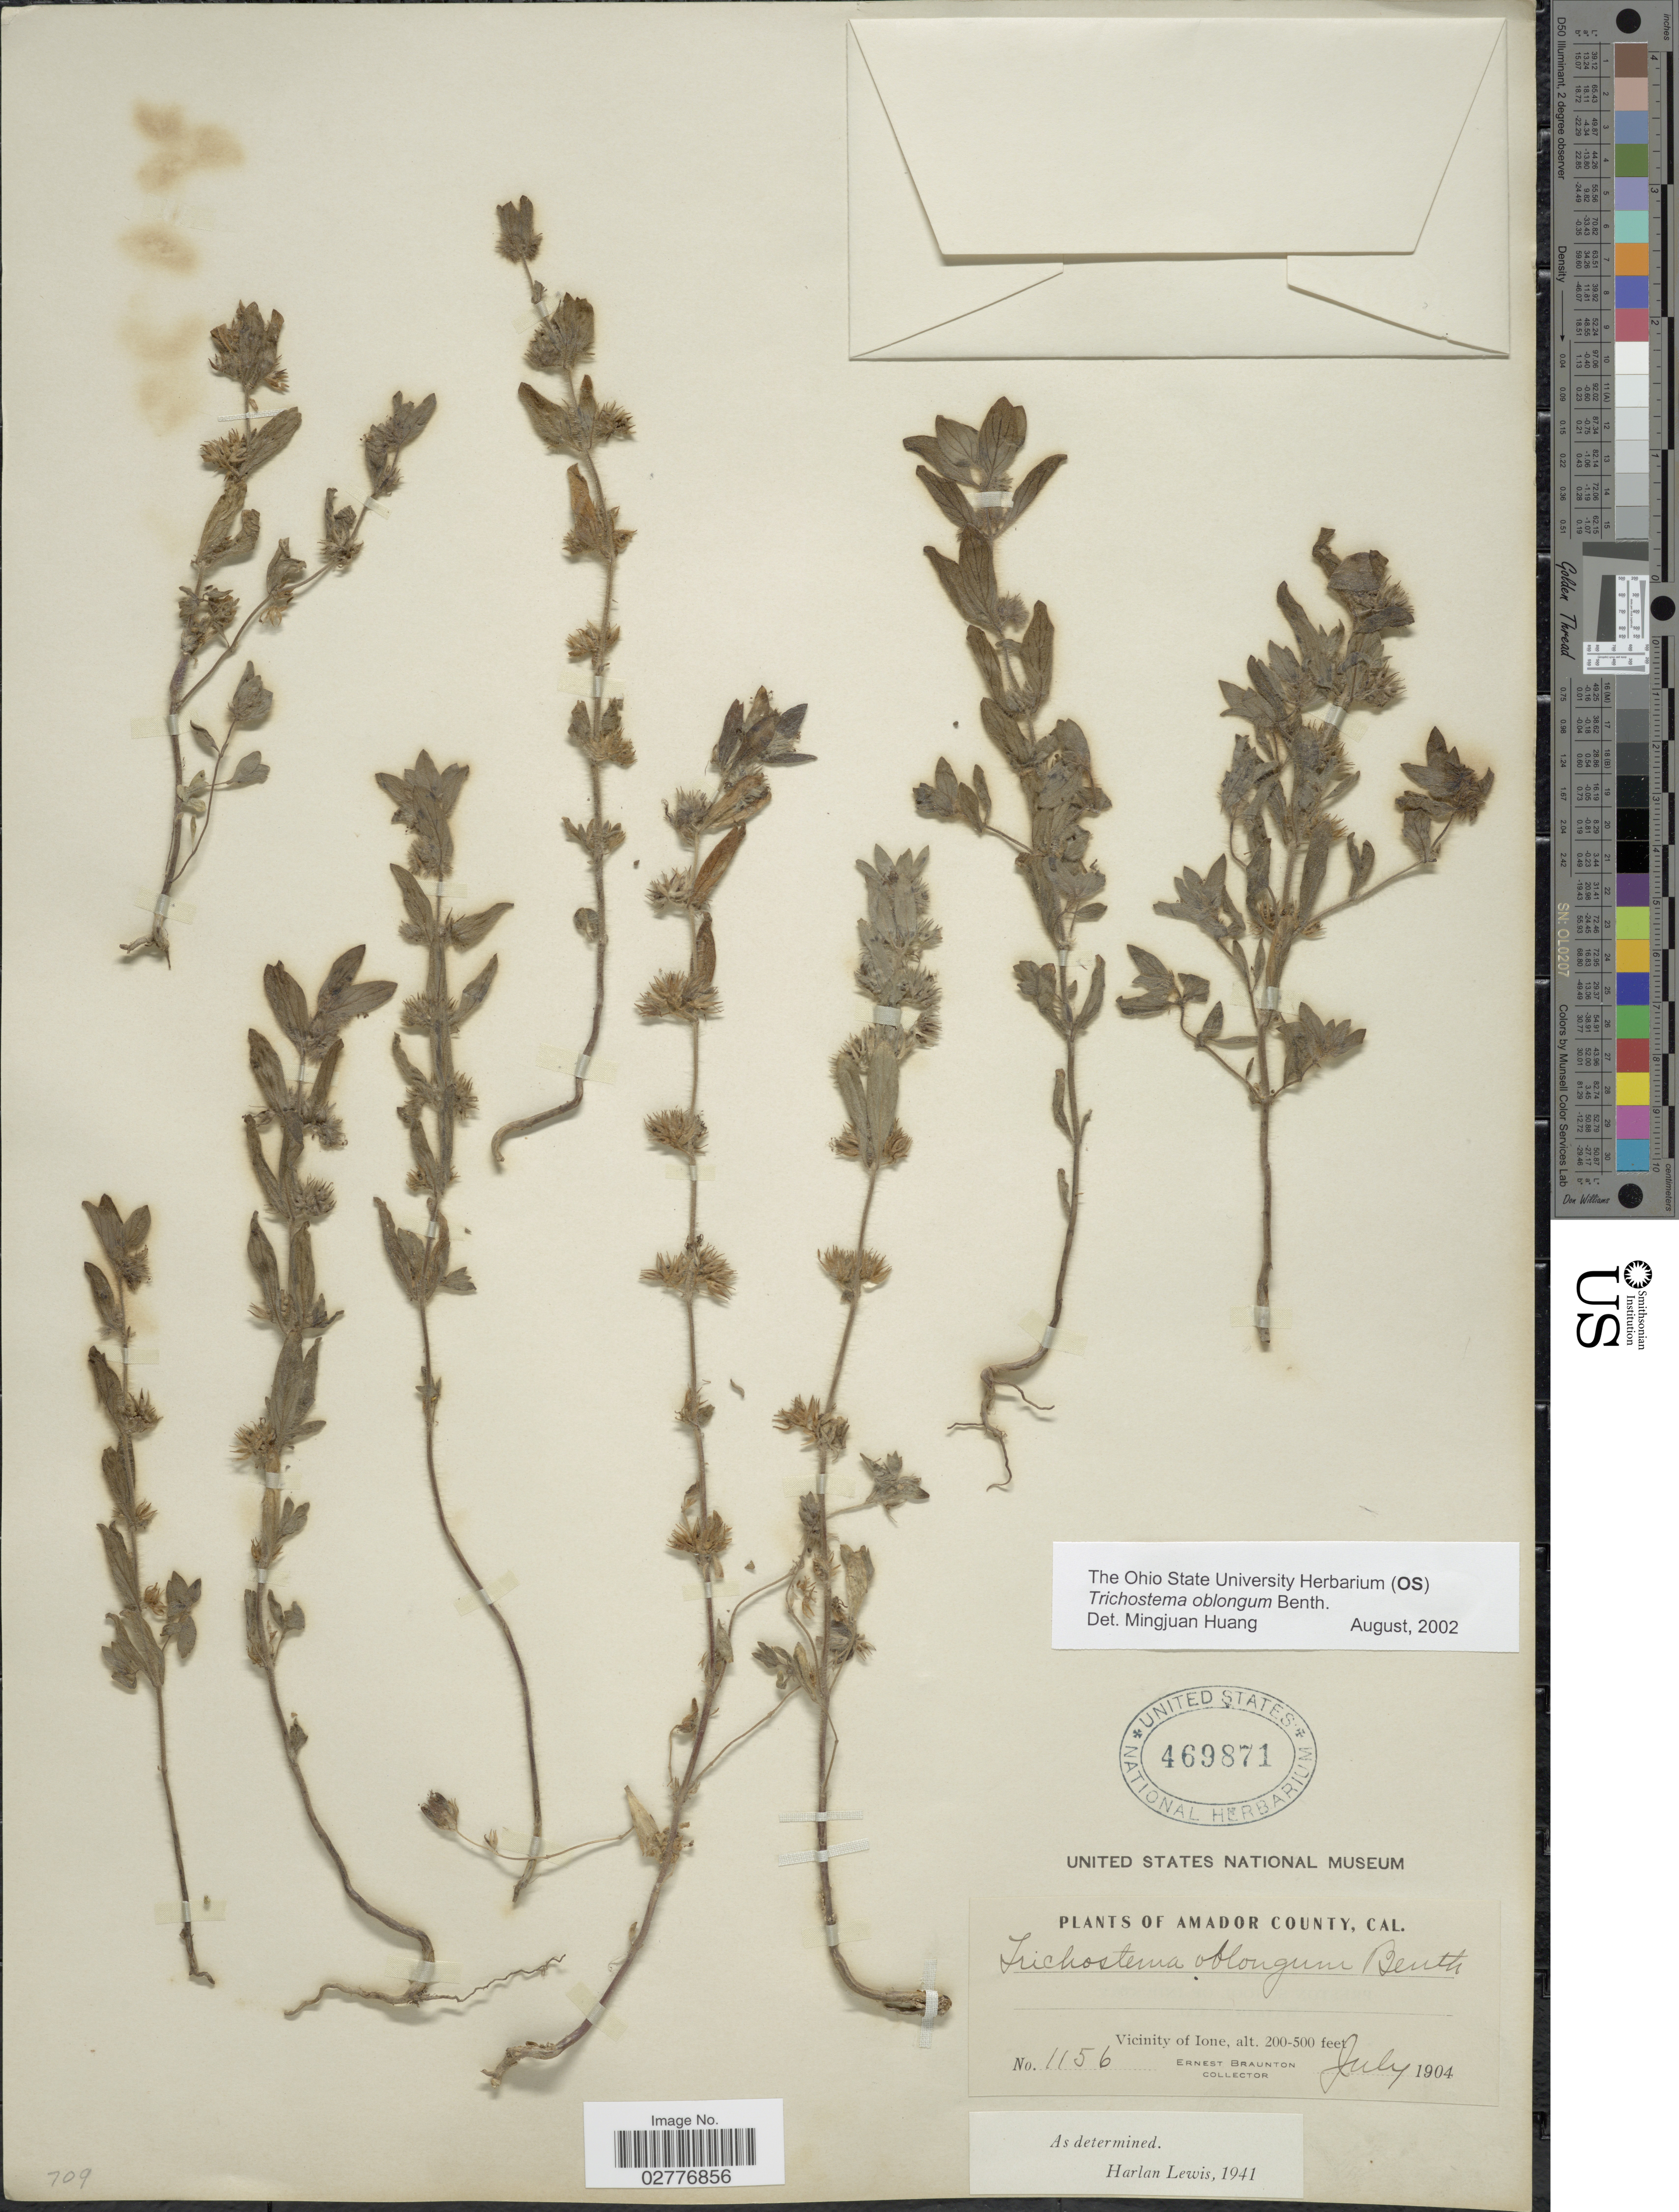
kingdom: Plantae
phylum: Tracheophyta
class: Magnoliopsida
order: Lamiales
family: Lamiaceae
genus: Trichostema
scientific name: Trichostema oblongum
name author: Benth.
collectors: E. Braunton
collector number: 1156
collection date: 1904-07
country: United States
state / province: California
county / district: Amador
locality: Amador County, Cal. Vicinity of Ione.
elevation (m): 61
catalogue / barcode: US 469871